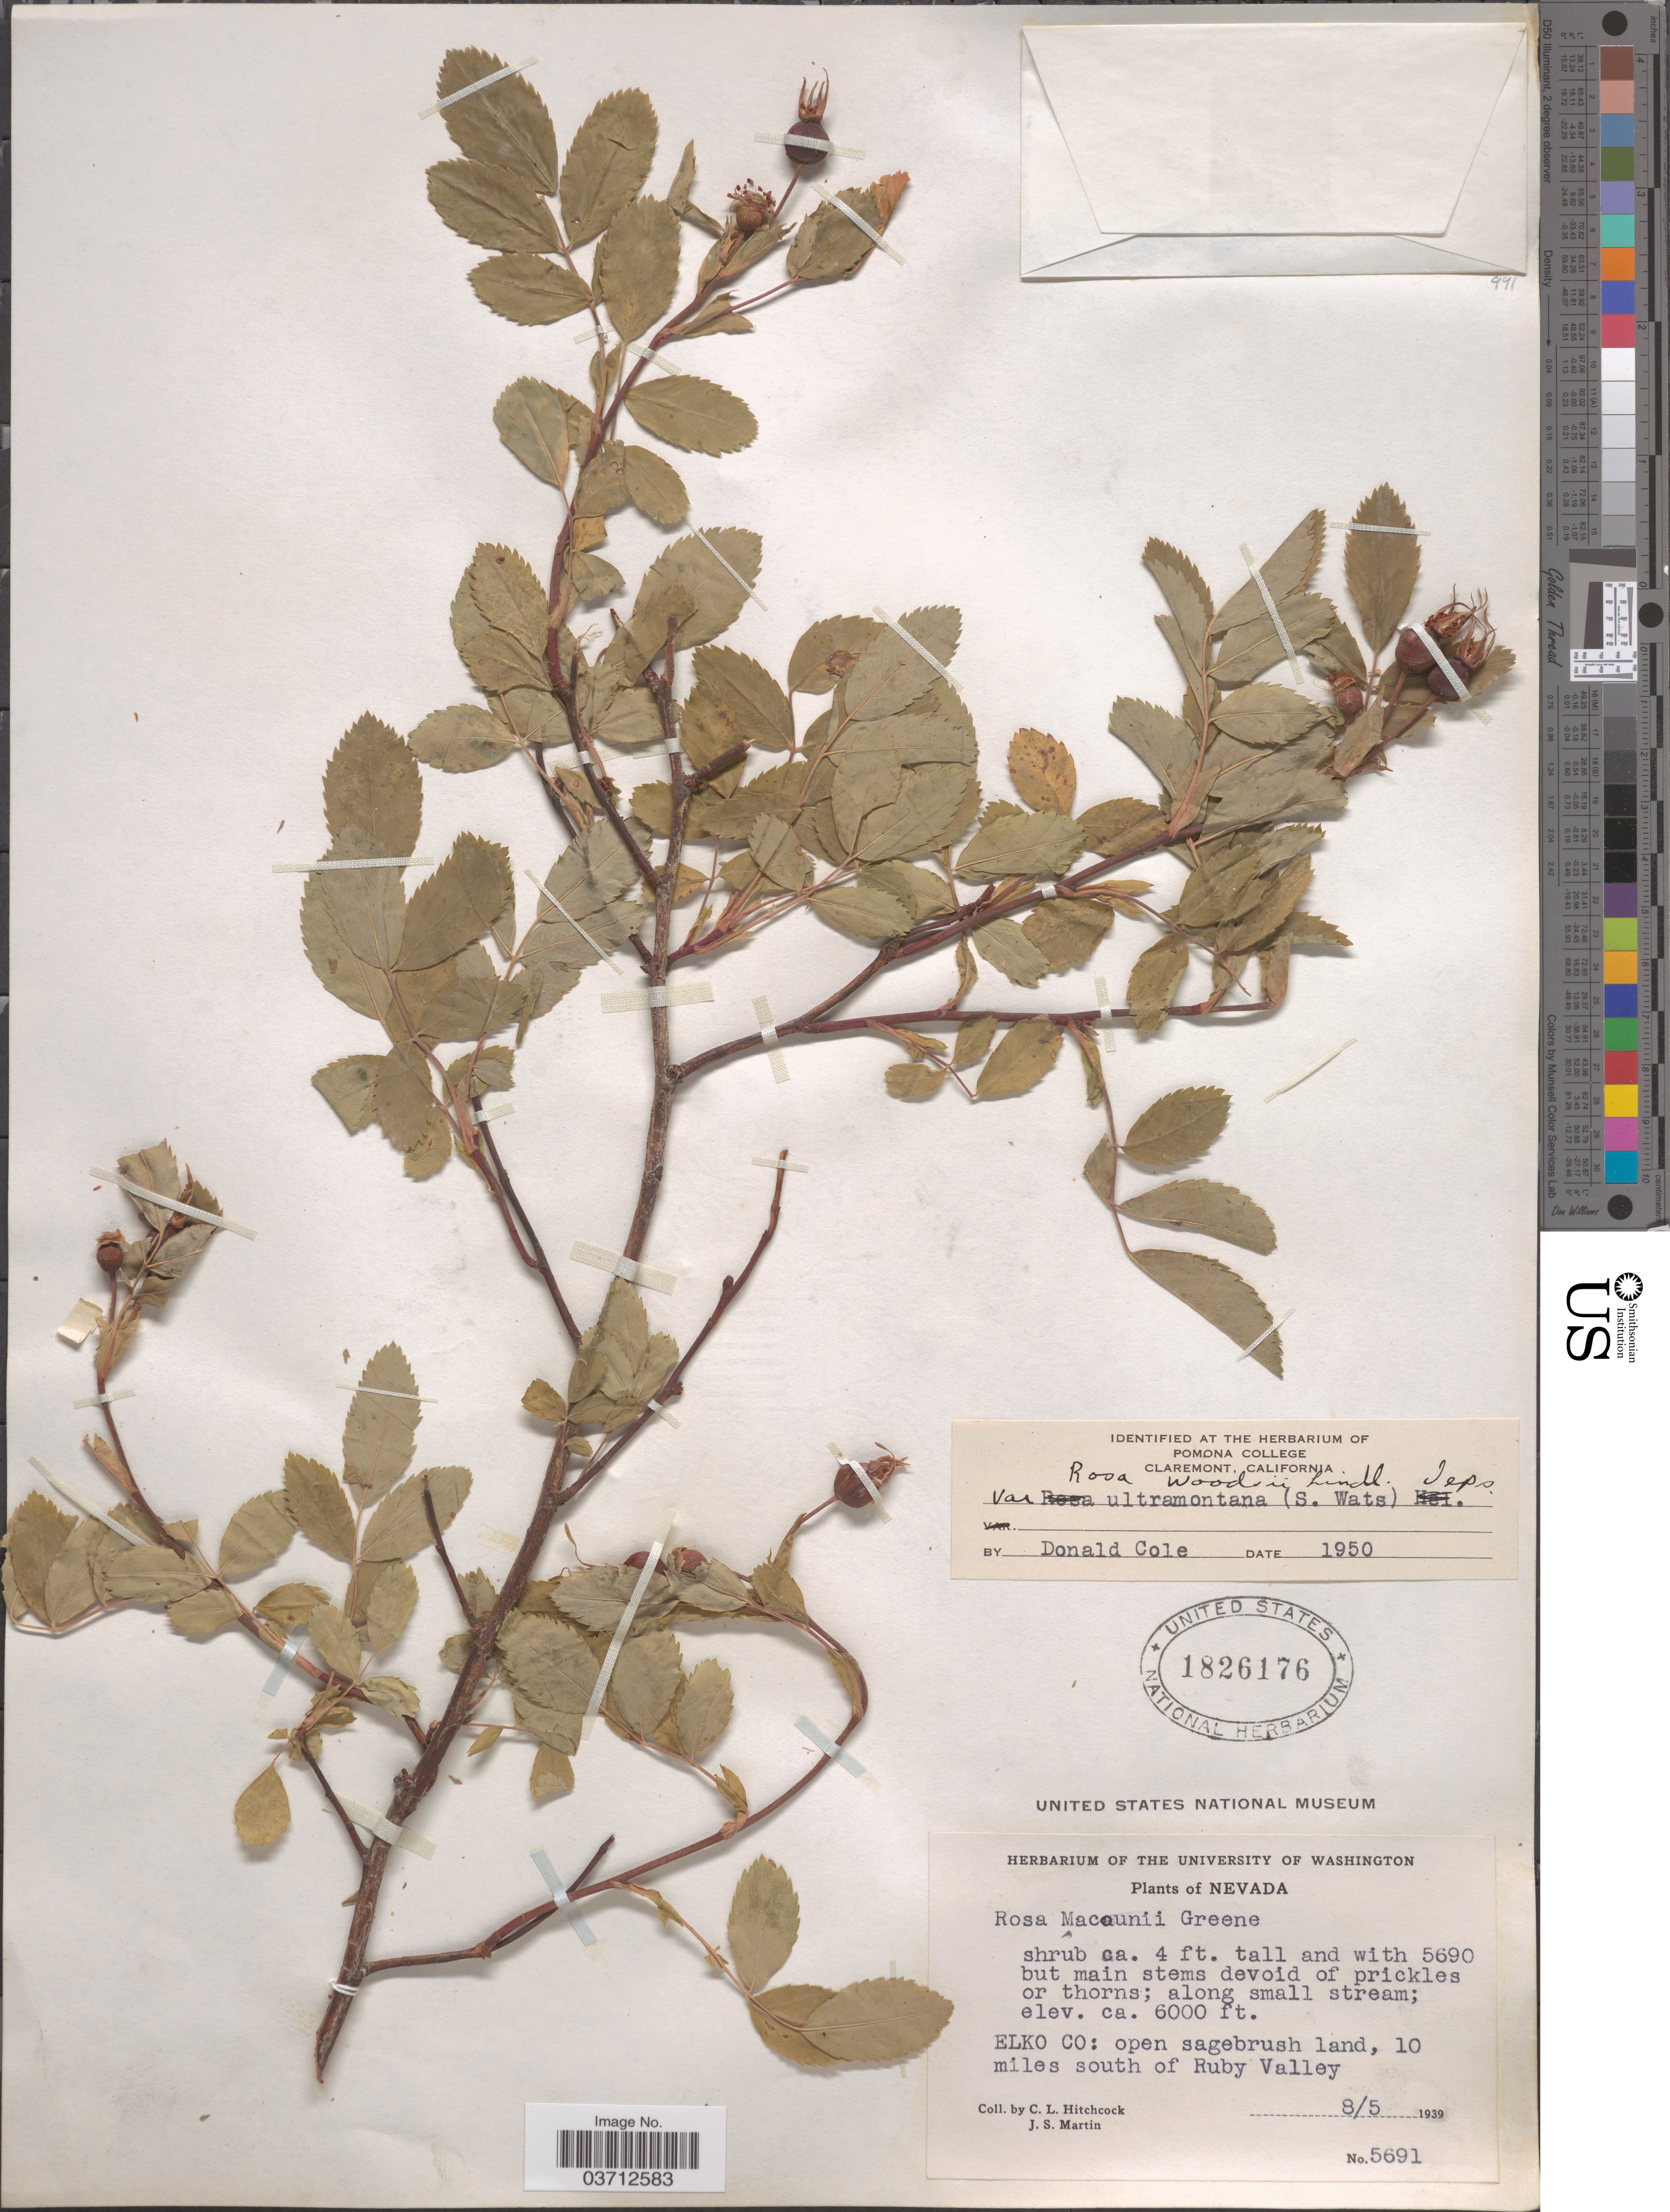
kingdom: Plantae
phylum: Tracheophyta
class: Magnoliopsida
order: Rosales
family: Rosaceae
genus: Rosa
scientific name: Rosa woodsii var. ultramontana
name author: Lindl.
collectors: C. L. Hitchcock & J. S. Martin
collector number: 5691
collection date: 1939-08-05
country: United States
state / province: Nevada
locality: Elko Co: 10 miles south of Ruby Valley.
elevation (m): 1829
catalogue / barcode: US 1826176